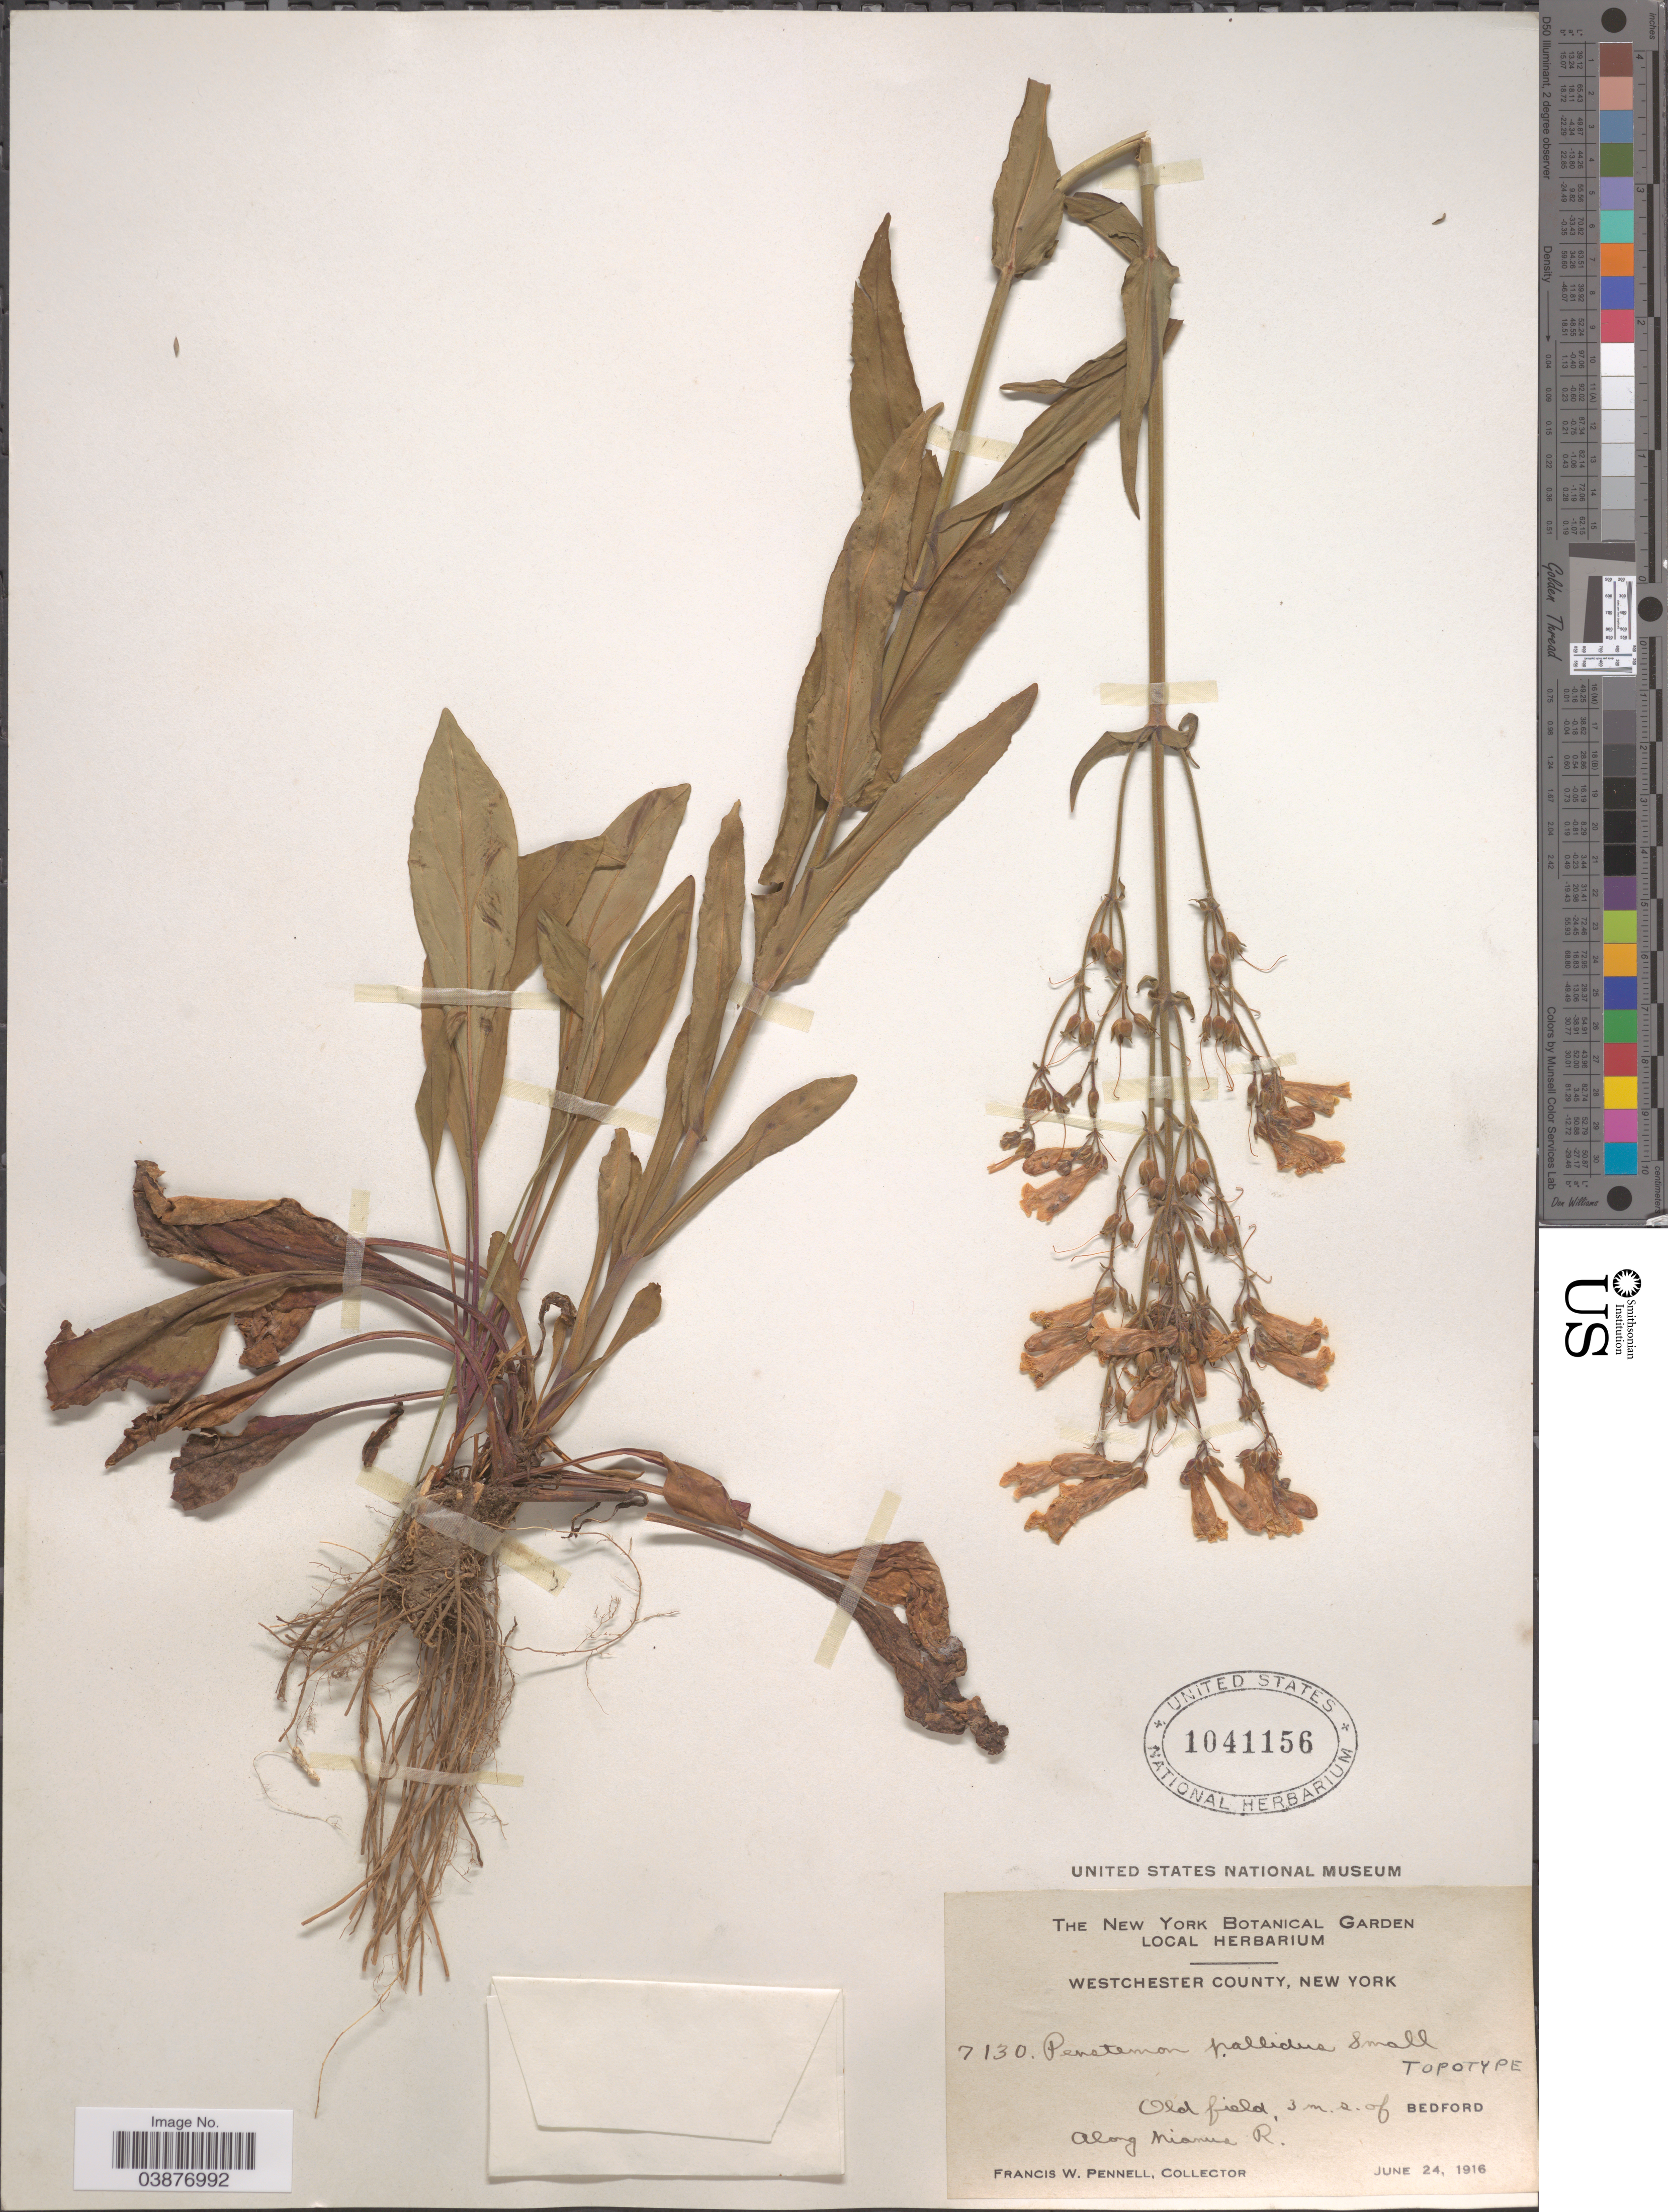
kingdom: Plantae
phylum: Tracheophyta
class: Magnoliopsida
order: Lamiales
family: Plantaginaceae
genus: Penstemon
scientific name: Penstemon pallidus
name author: Small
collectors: F. W. Pennell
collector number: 7130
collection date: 1916-06-24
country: United States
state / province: New York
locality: Westchester County. Old field, 3 m. s. of Bedford. Along Mainus R.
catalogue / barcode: US 1041156